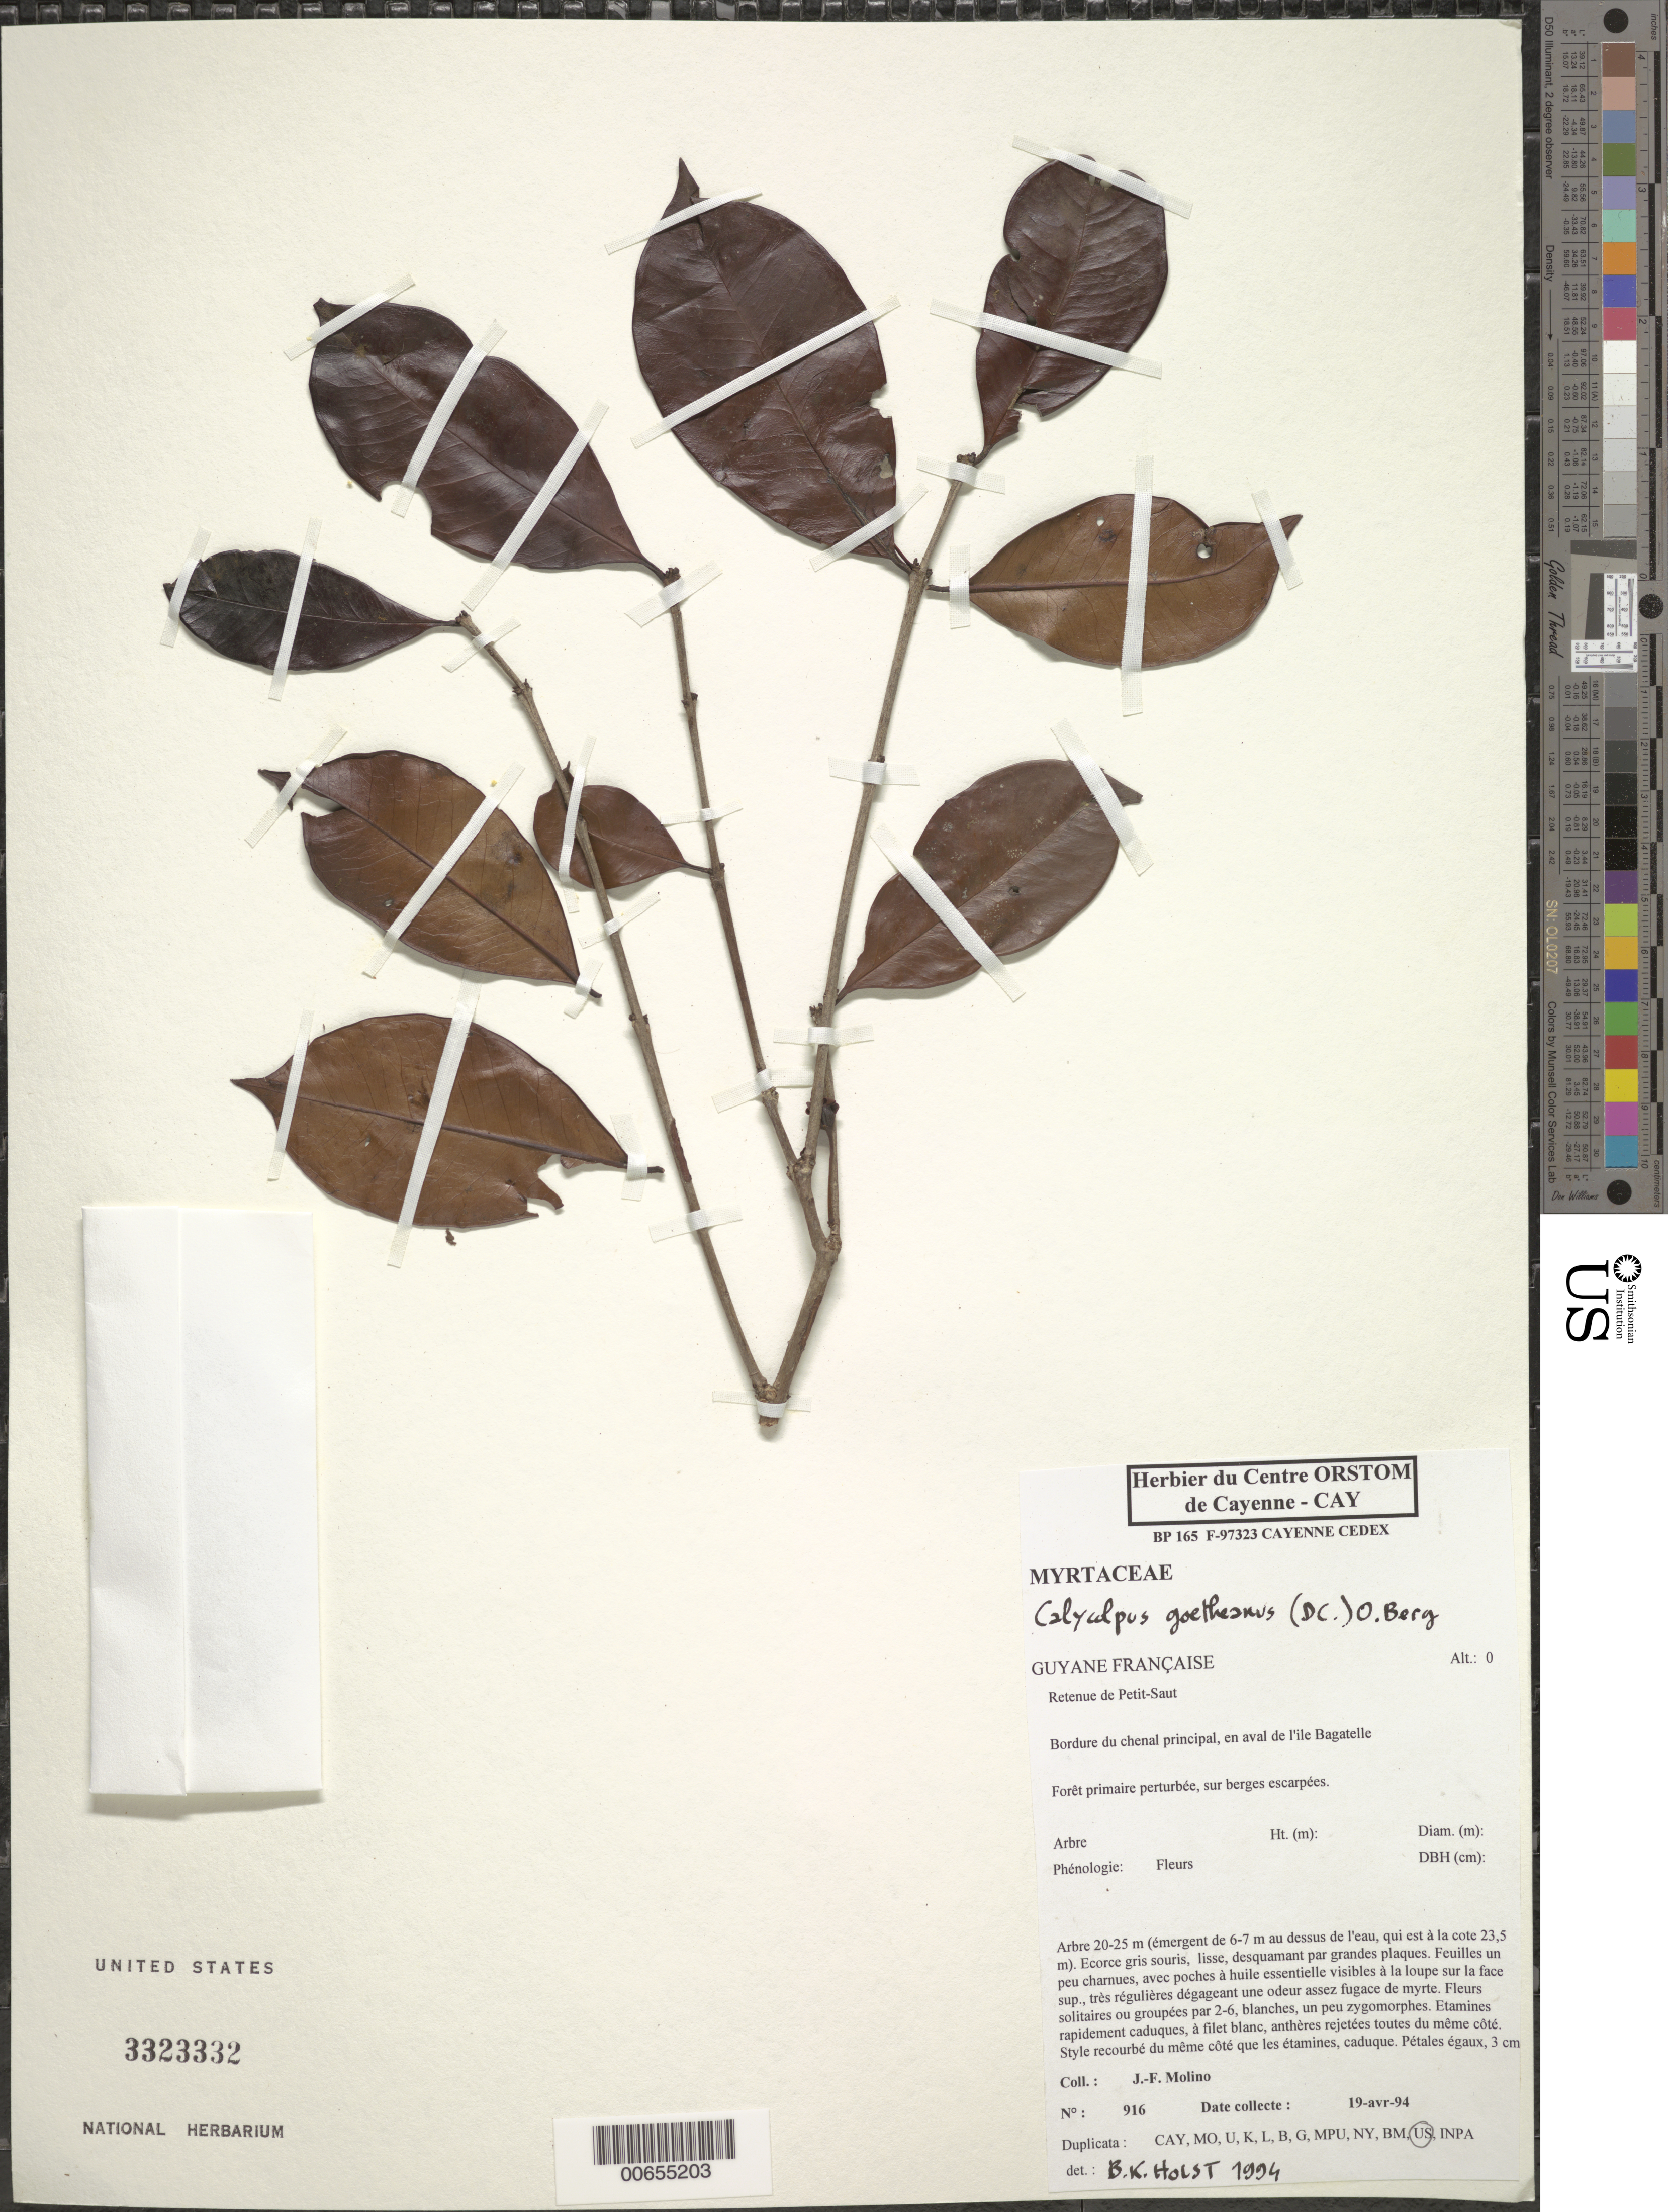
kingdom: Plantae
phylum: Tracheophyta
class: Magnoliopsida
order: Myrtales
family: Myrtaceae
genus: Calycolpus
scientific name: Calycolpus goetheanus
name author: (DC.) O. Berg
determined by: Holst, Bruce K.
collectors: J. Molino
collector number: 916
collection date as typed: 19-Apr-94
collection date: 1994-04-19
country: French Guiana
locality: Petit-Saut, en aval de l'ile Bagatelle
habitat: Disturbed primary forest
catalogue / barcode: US 3323332